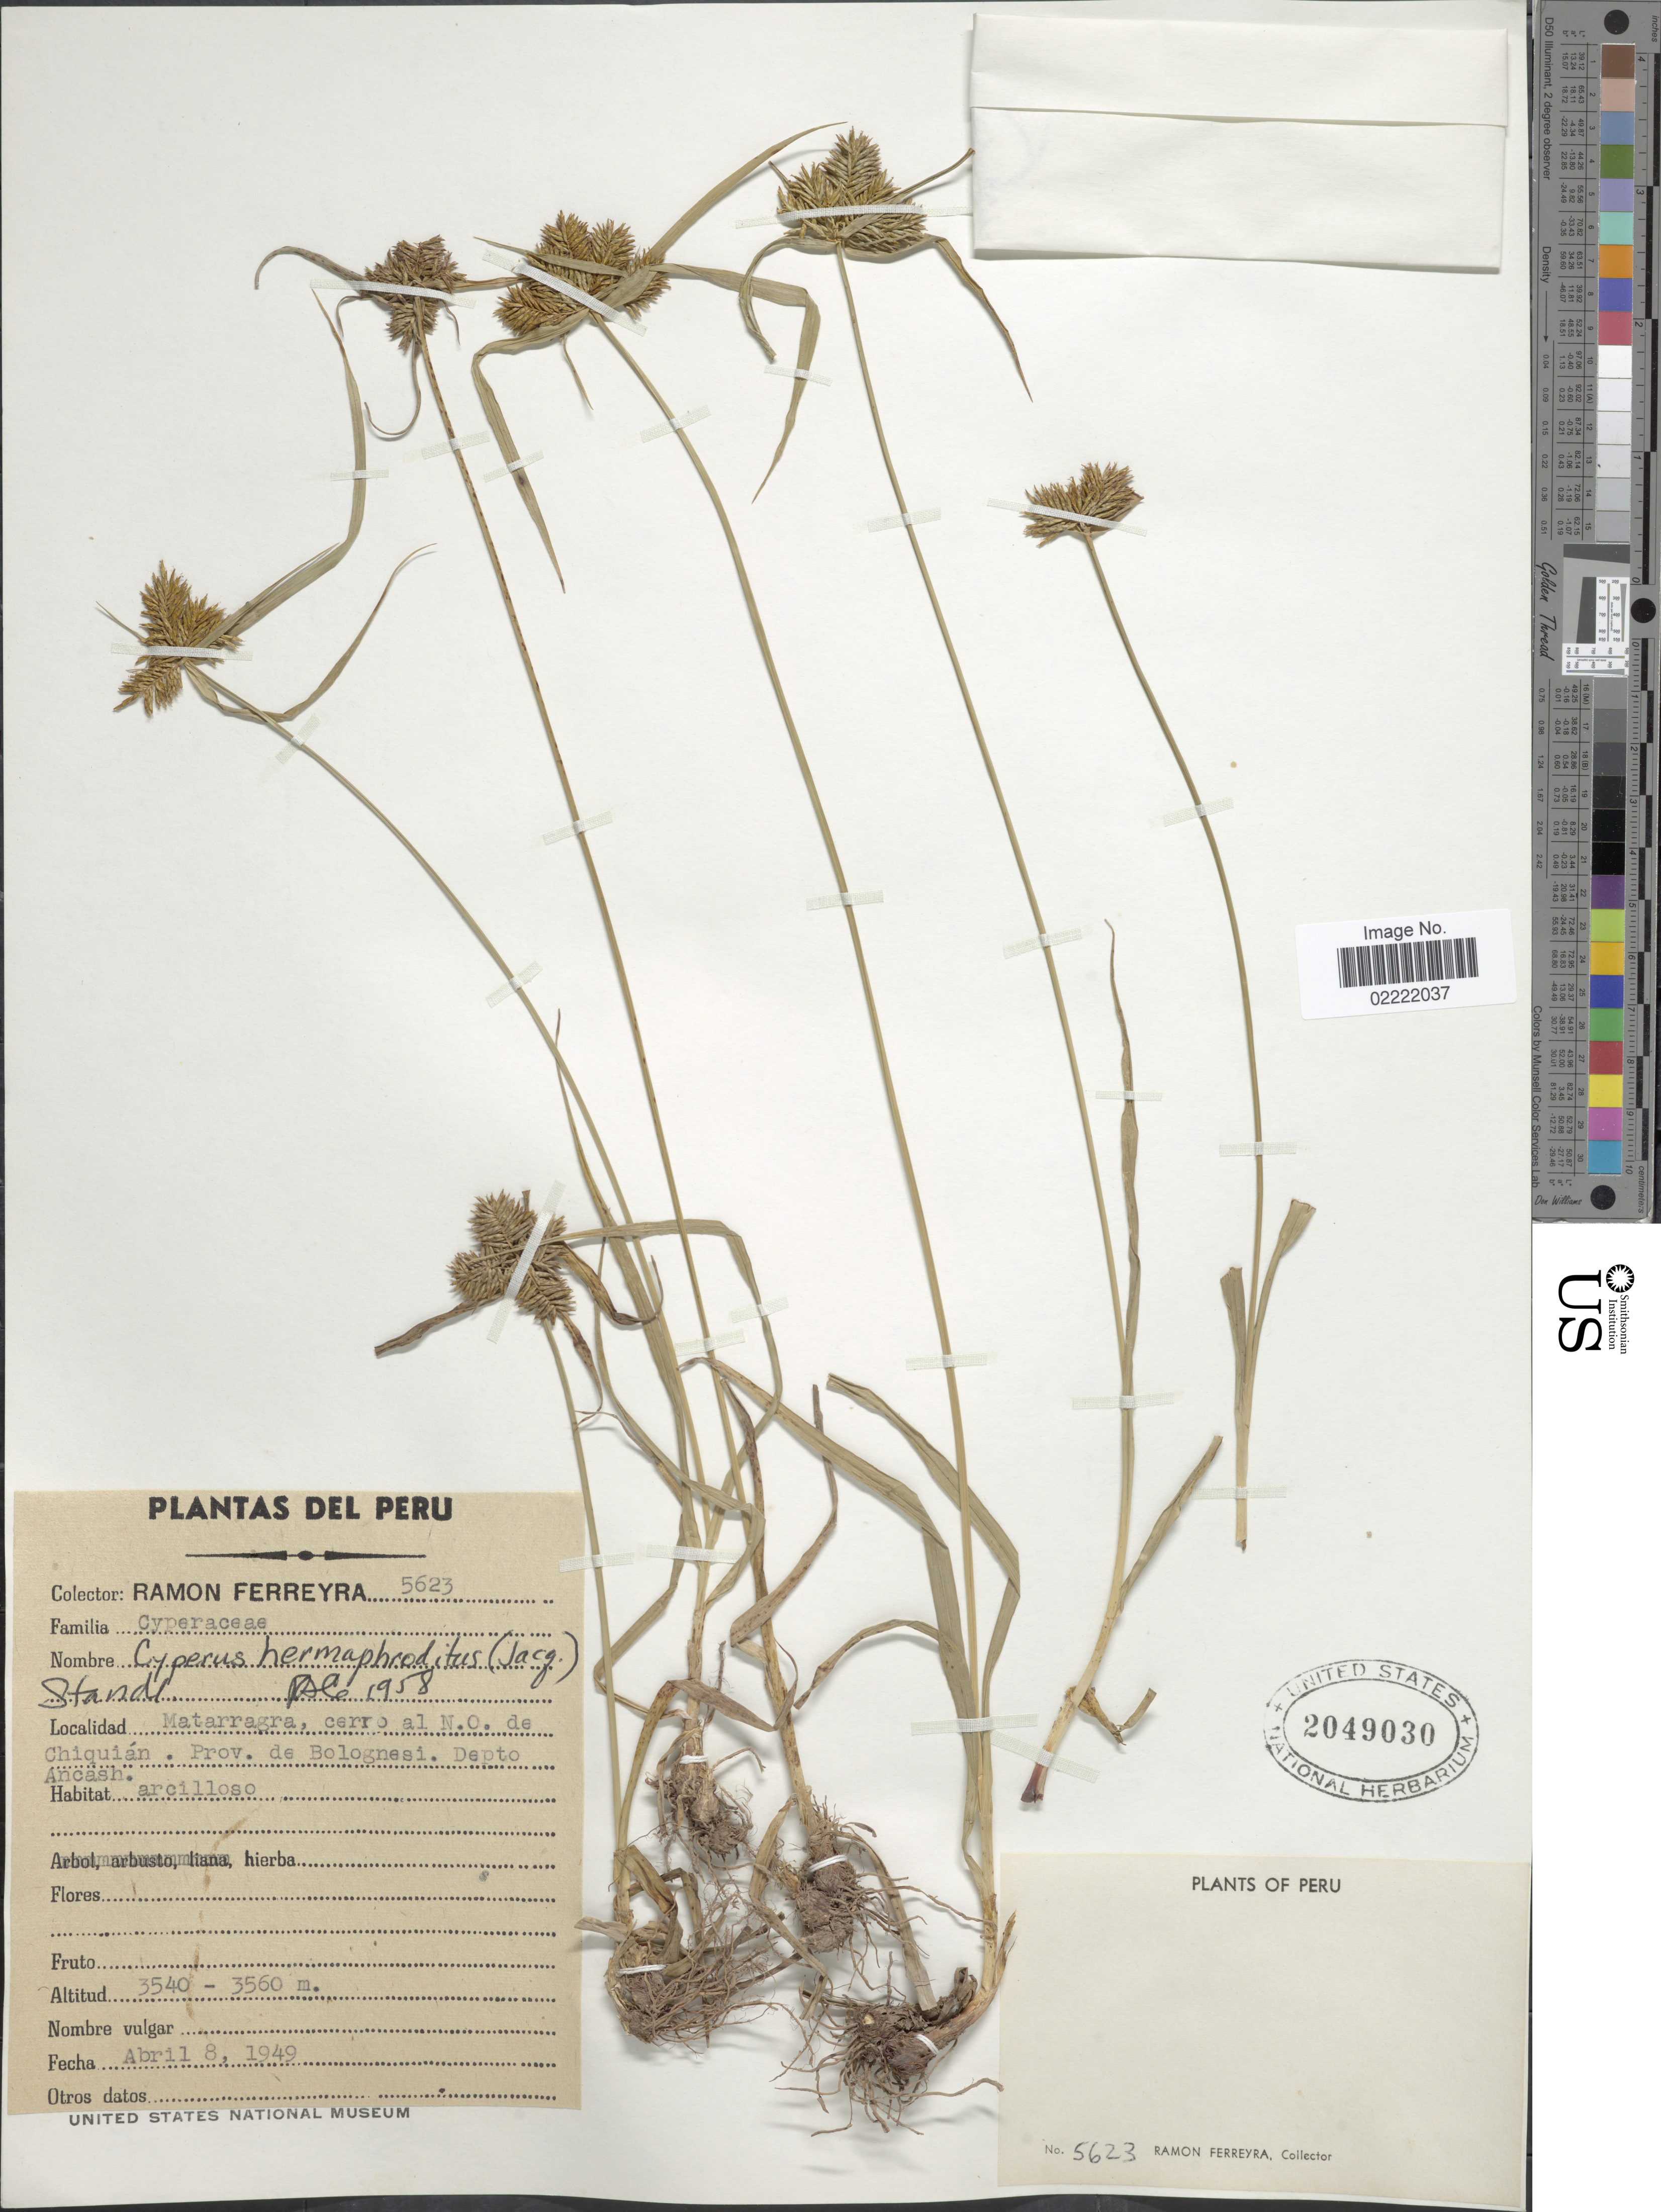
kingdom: Plantae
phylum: Tracheophyta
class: Liliopsida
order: Poales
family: Cyperaceae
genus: Cyperus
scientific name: Cyperus hermaphroditus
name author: (Jacq.) Standl.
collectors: R. A. Ferreyra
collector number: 5623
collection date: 1949-04-08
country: Peru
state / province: Ancash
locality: Matarragra, cerro an N.O. de Chiquian, Prov. de Bolognesi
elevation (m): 3540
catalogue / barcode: US 2049030